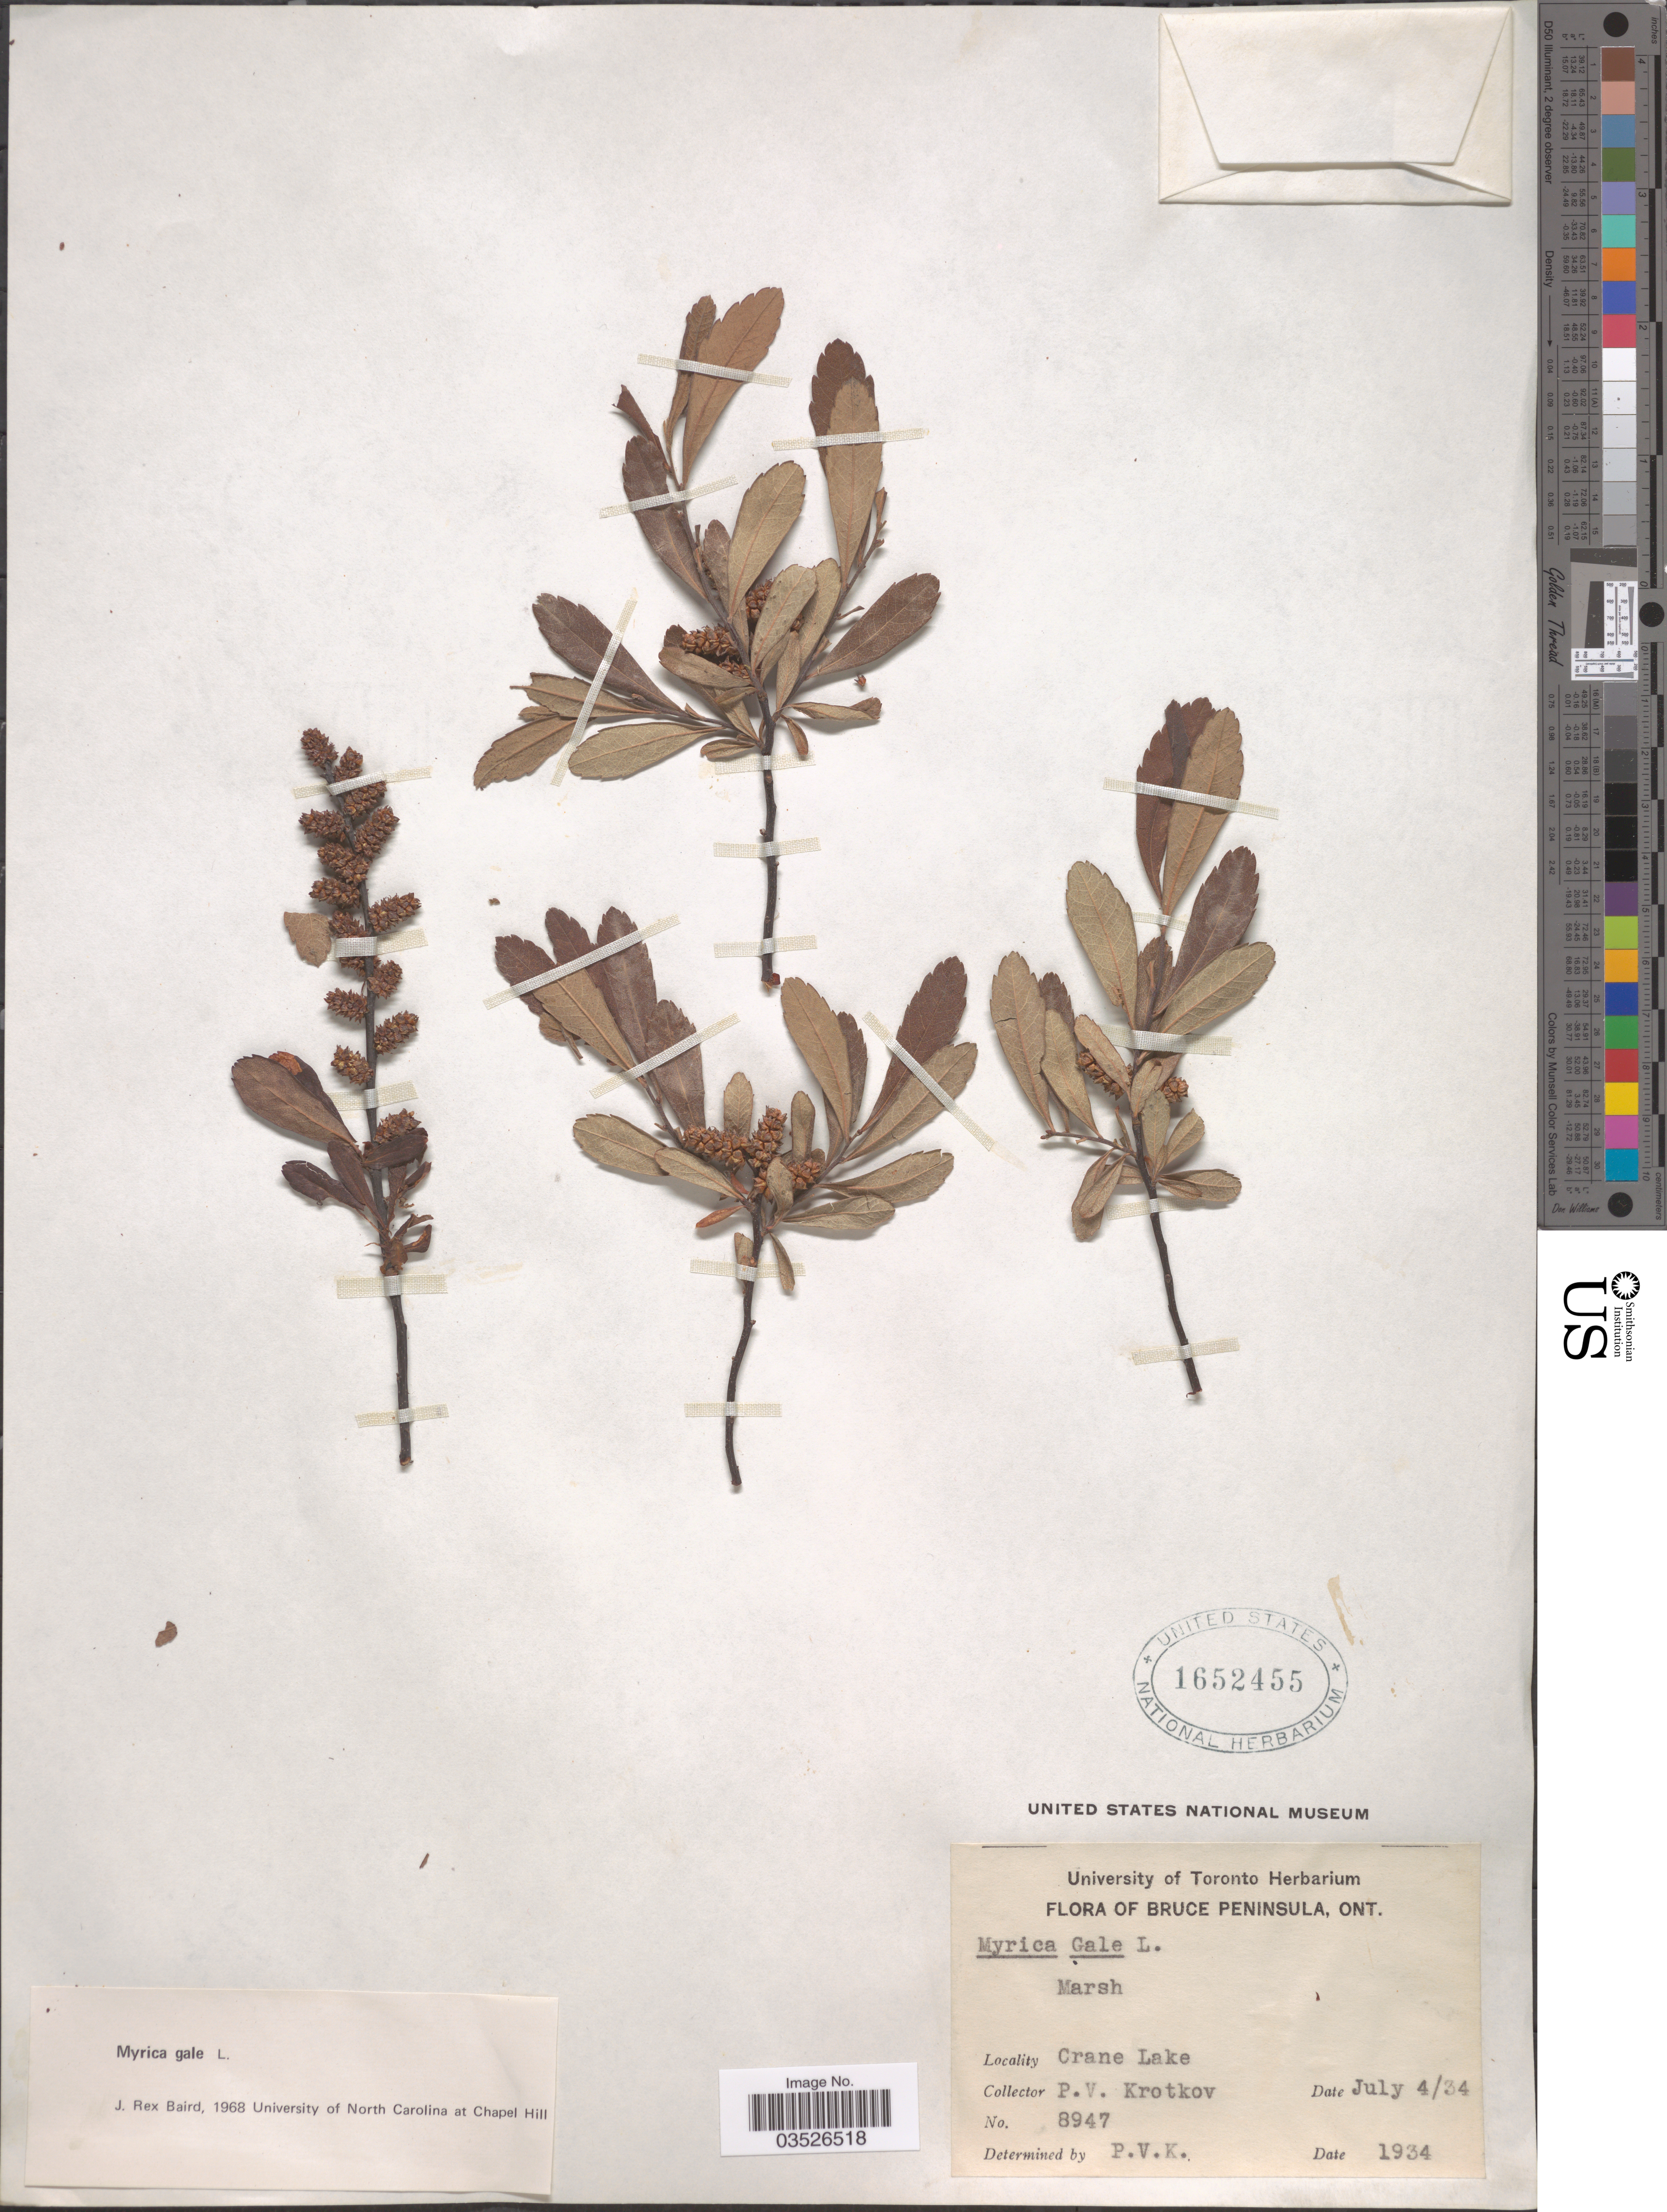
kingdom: Plantae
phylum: Tracheophyta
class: Magnoliopsida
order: Fagales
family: Myricaceae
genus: Myrica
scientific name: Myrica gale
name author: L.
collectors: P. V. Krotkov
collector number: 8947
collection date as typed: Transcribed d/m/y: 4/7/34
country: Canada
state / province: Ontario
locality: Bruce Peninsula. Crane Lake.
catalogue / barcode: US 1652455